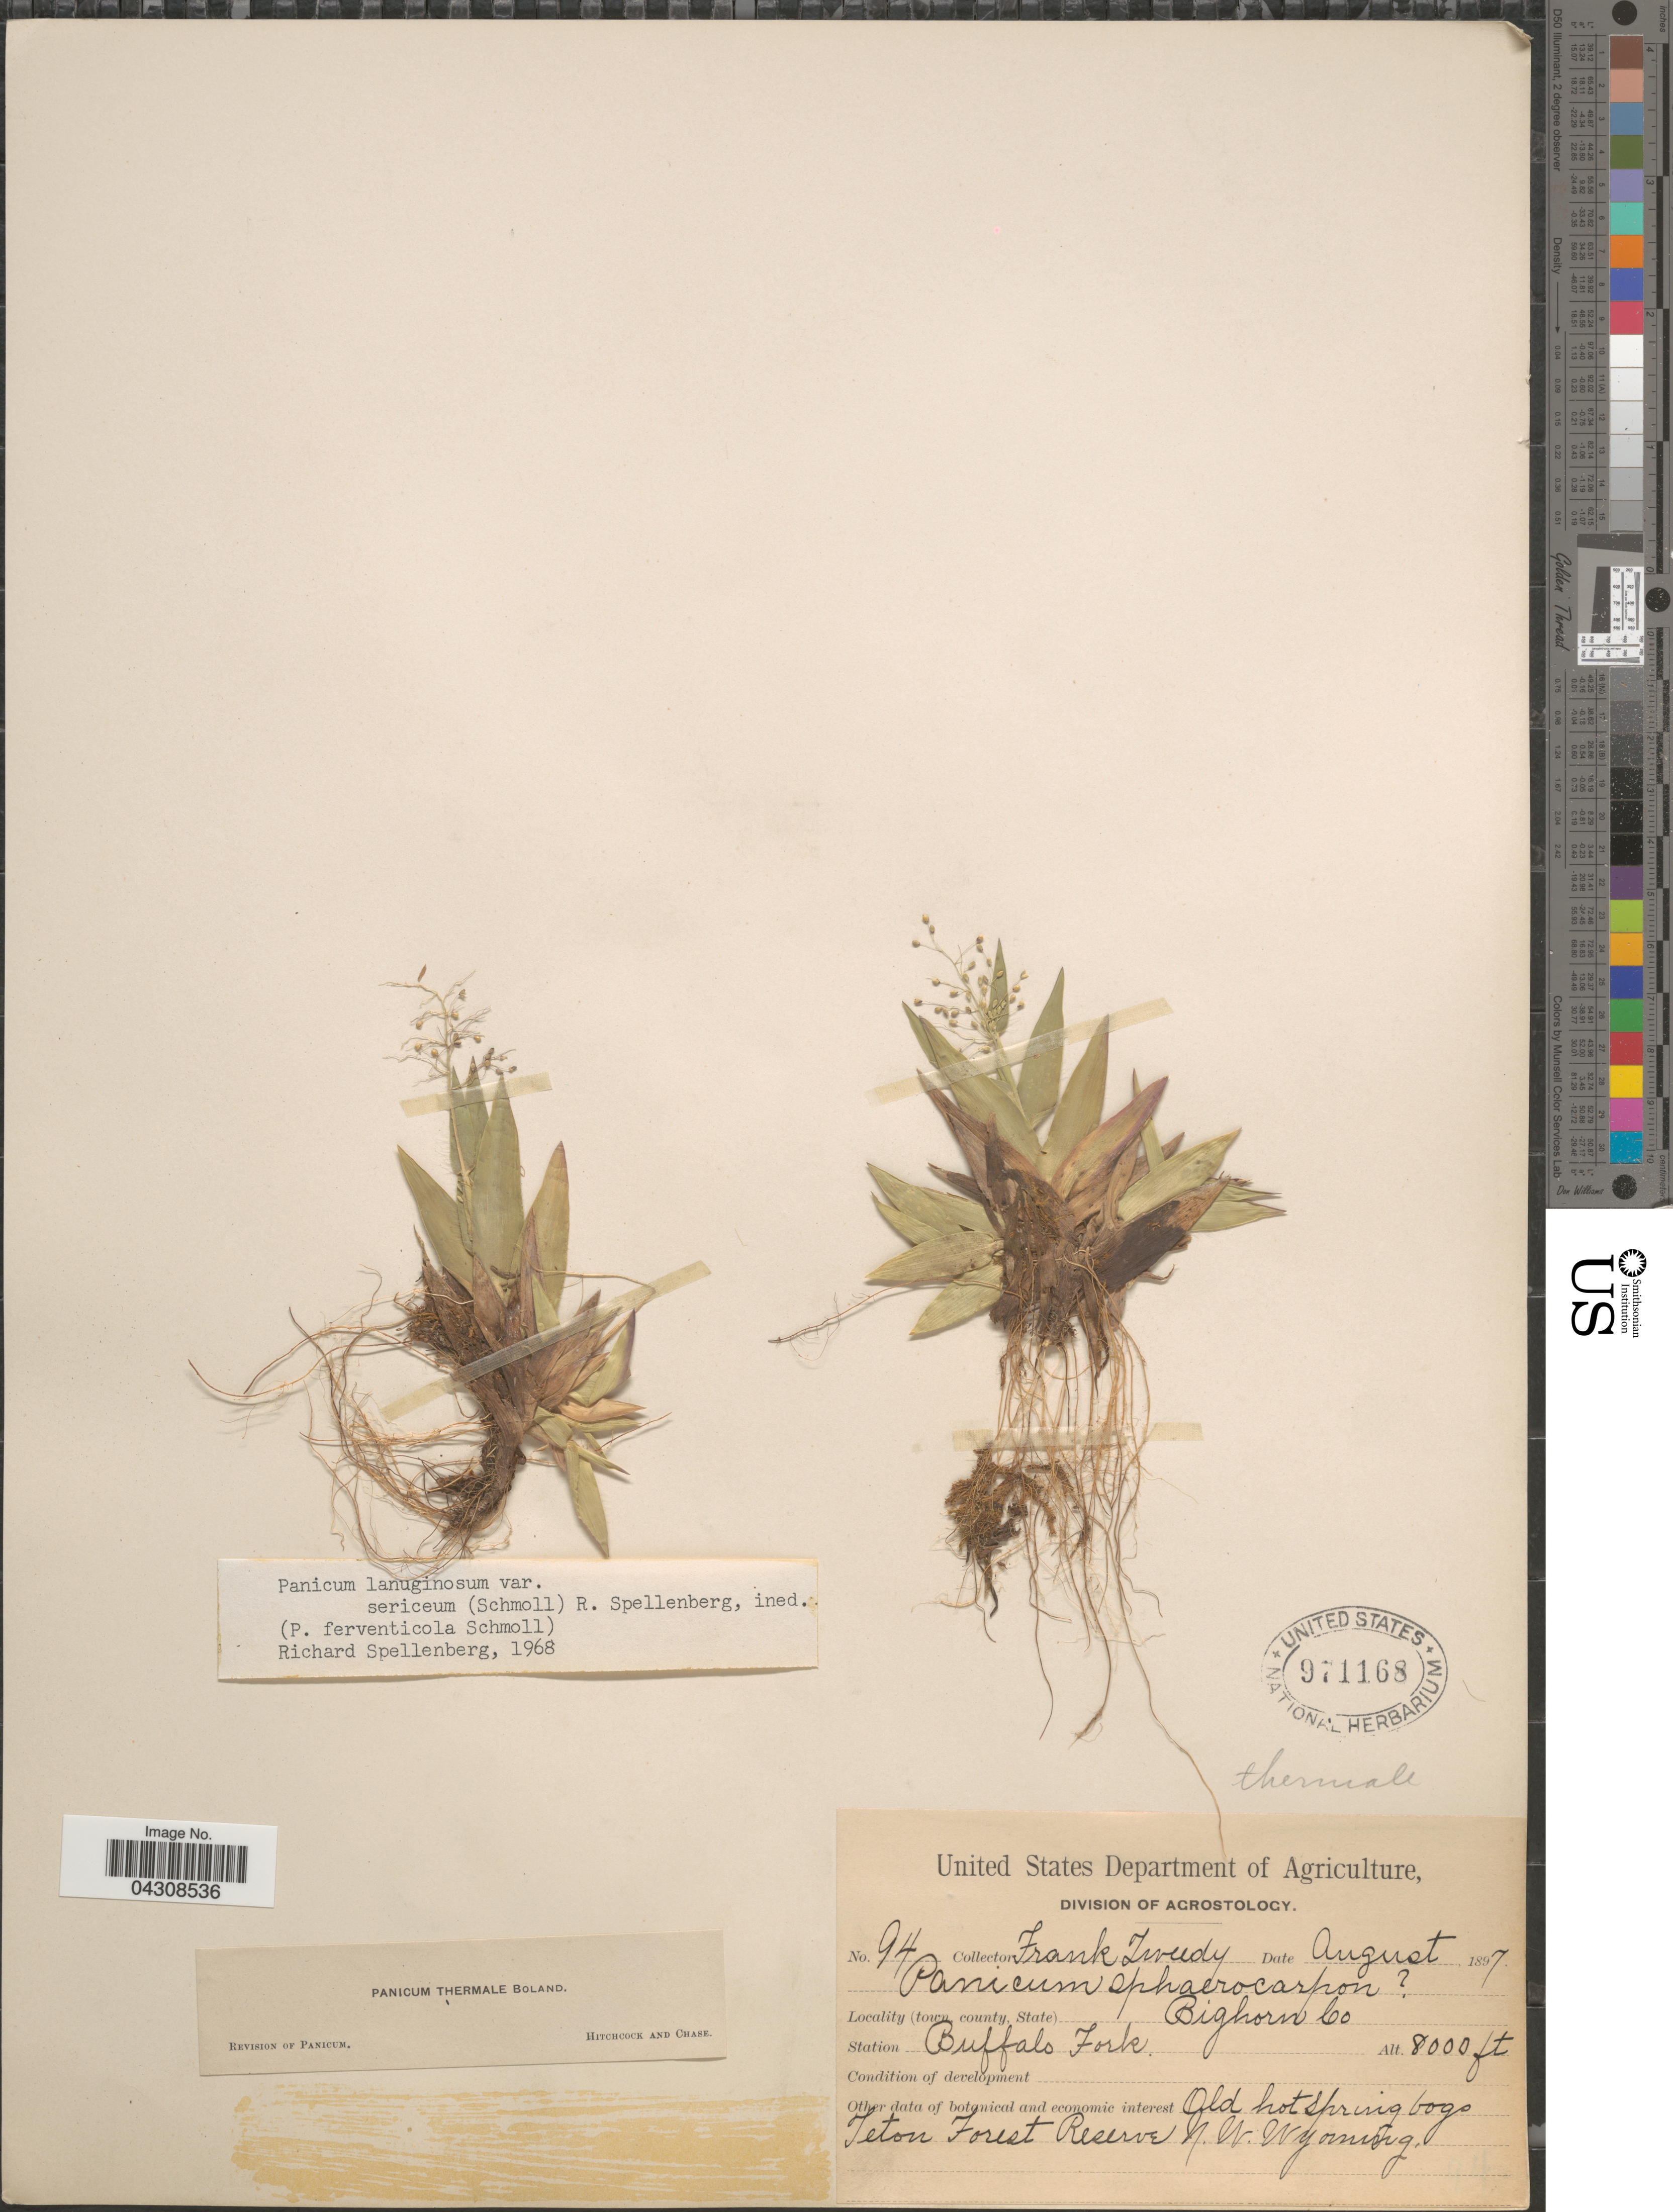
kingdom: Plantae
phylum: Tracheophyta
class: Liliopsida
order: Poales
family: Poaceae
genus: Dichanthelium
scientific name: Dichanthelium acuminatum var. acuminatum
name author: (Sw.) Gould & C.A. Clark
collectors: F. Tweedy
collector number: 94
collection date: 1897-08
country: United States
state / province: Wyoming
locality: Bighorn Co. Station Buffalo Fork. Old hot Spring bogs Teton Forest Reserve N.W. Wyoming.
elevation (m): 2438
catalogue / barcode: US 971168